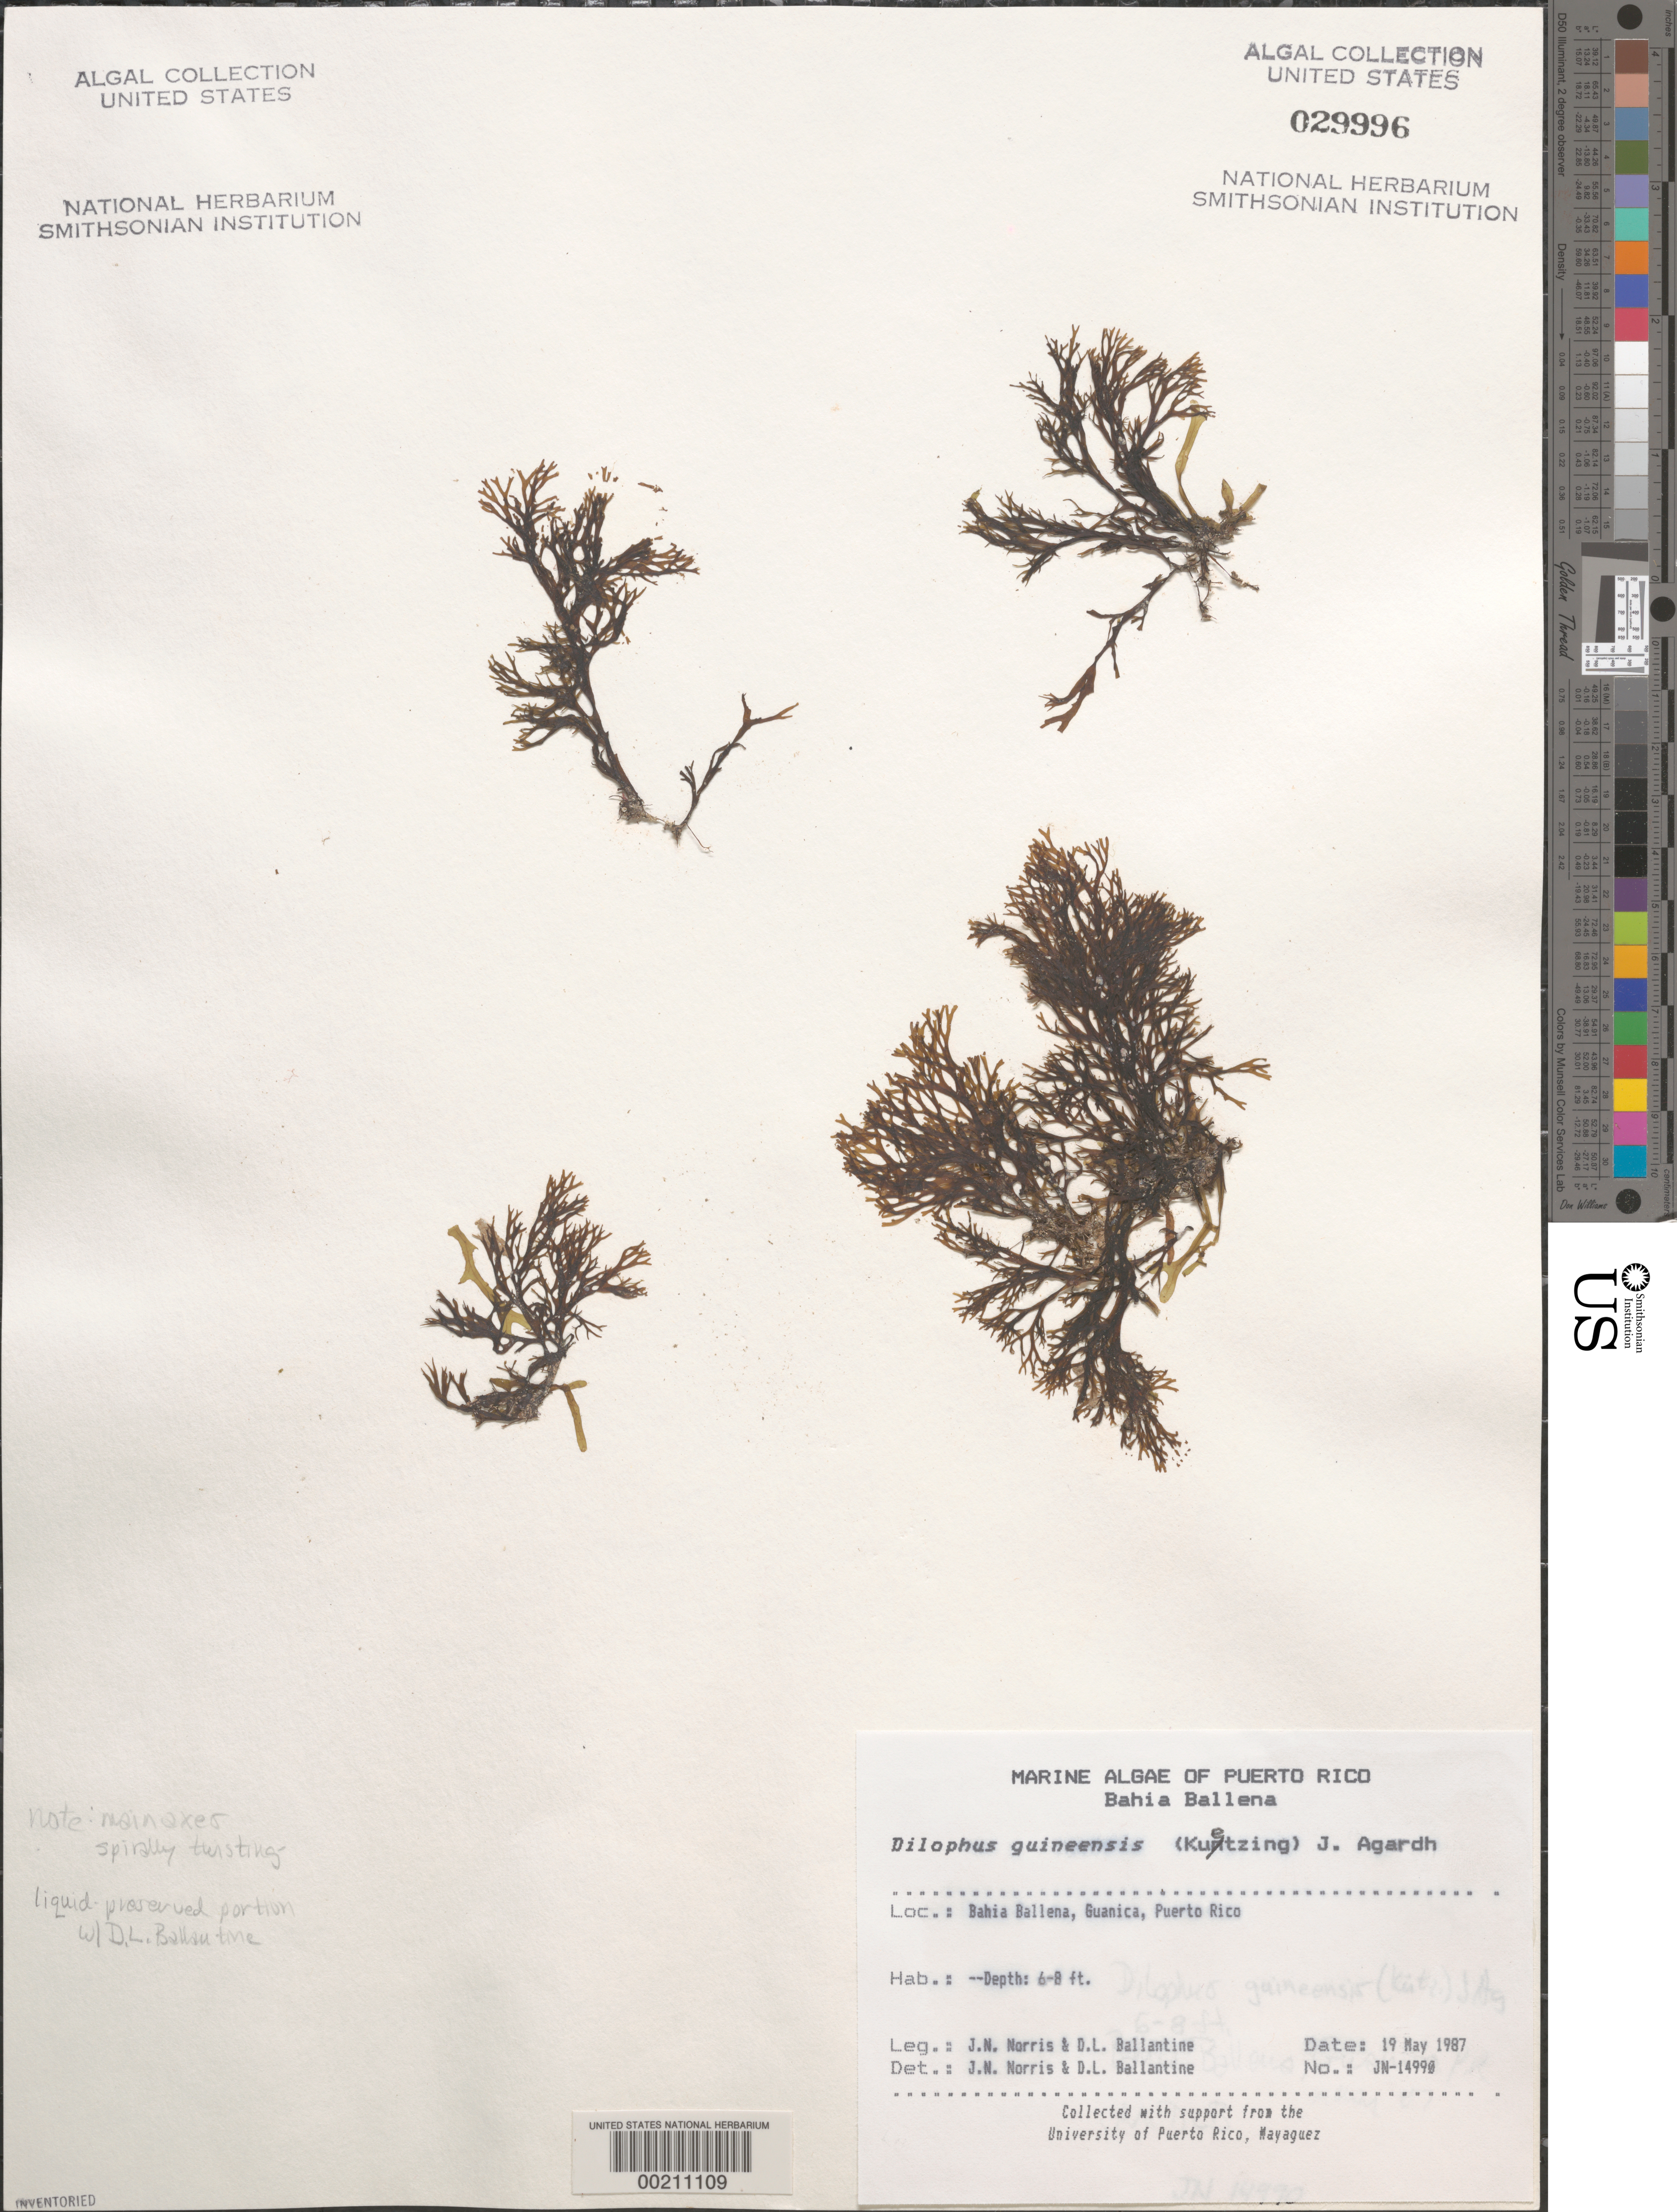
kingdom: Chromista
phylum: Ochrophyta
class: Phaeophyceae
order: Dictyotales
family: Dictyotaceae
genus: Dictyota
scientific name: Dictyota guineensis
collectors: J. N. Norris & D.L. Ballantine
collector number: JN-14990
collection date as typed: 19 May 1987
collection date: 1987-05-19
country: Puerto Rico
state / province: Guanica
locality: Bahia Ballena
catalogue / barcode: US 29996